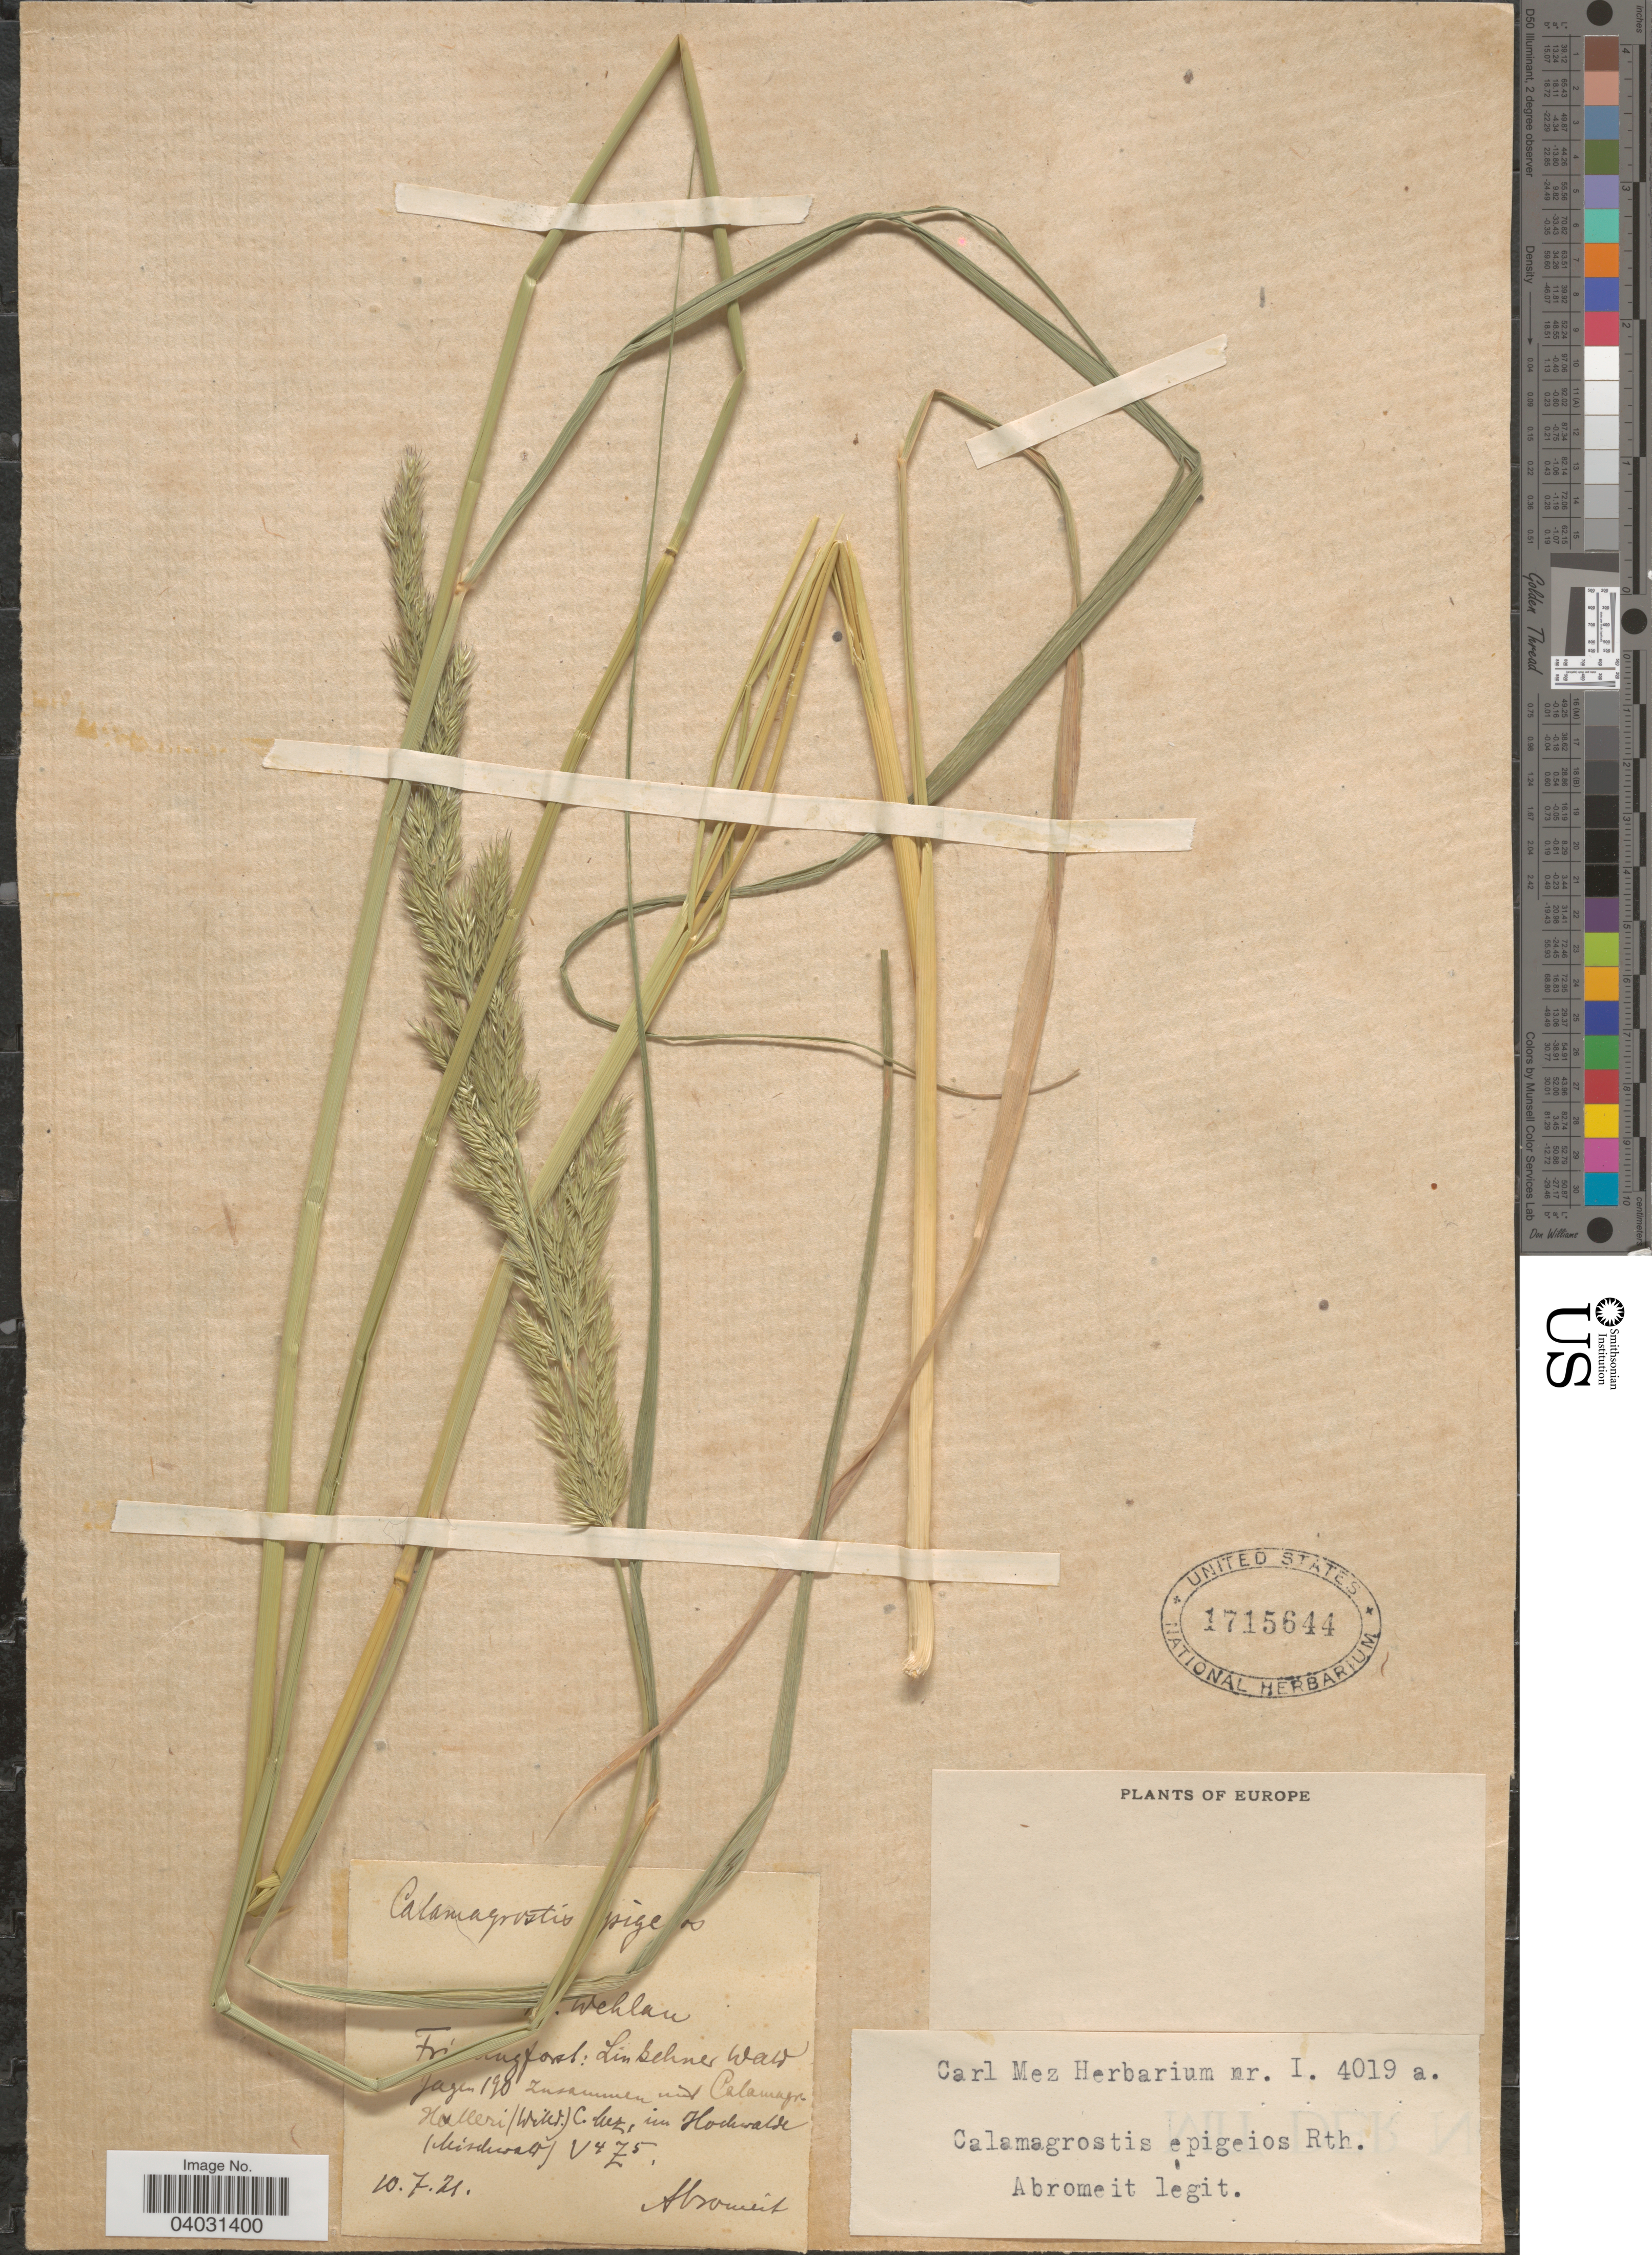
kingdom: Plantae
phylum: Tracheophyta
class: Liliopsida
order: Poales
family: Poaceae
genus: Calamagrostis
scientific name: Calamagrostis epigeios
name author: (L.) Roth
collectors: Abromeit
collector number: I4019a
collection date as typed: Transcribed d/m/y: 10/7/21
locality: Fr [illegible text]ngford: Linbehner wald Jagen 128 Zurammen ind Calamapr. Halleri (Wind.) in Hochwalde. Europe. [interpreted]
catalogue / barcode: US 1715644